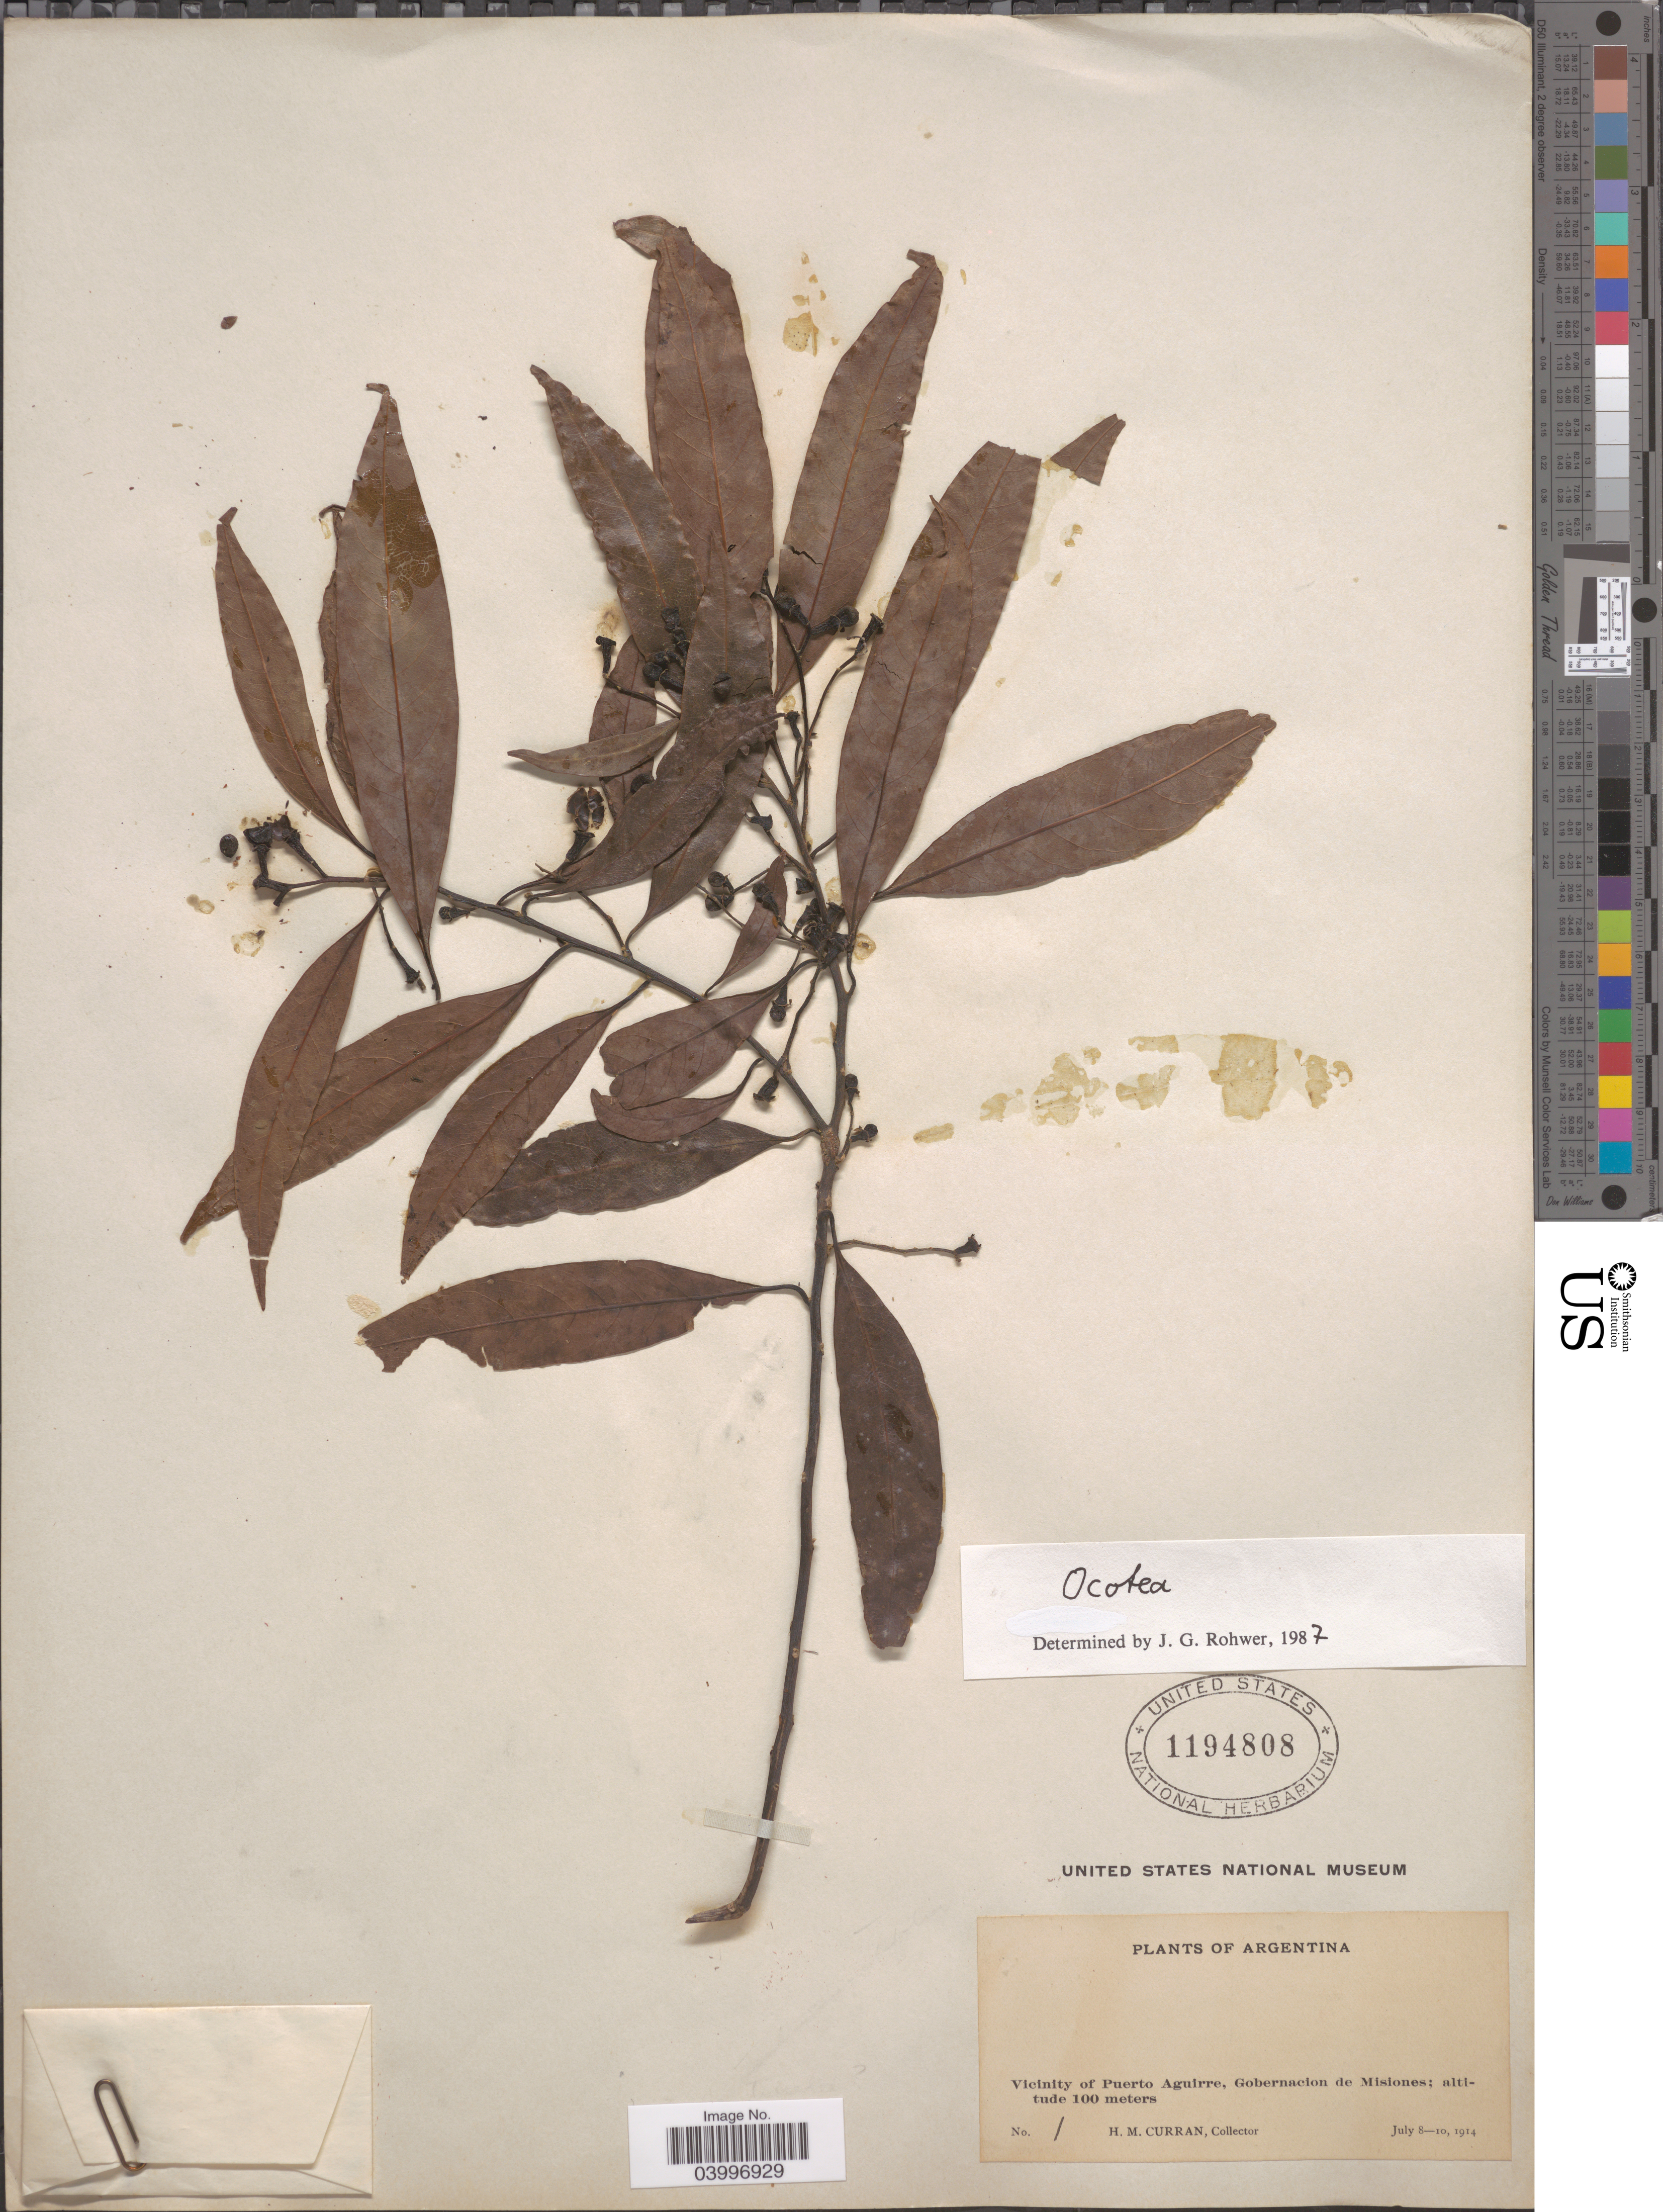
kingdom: Plantae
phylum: Tracheophyta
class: Magnoliopsida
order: Laurales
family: Lauraceae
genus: Ocotea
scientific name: Ocotea sp.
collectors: H. M. Curran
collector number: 1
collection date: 1914-07-08/1914-07-10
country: Argentina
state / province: Misiones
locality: Vicinity of Puerto Aguirre, Gobernacion de Misiones.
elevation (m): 100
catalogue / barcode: US 1194808